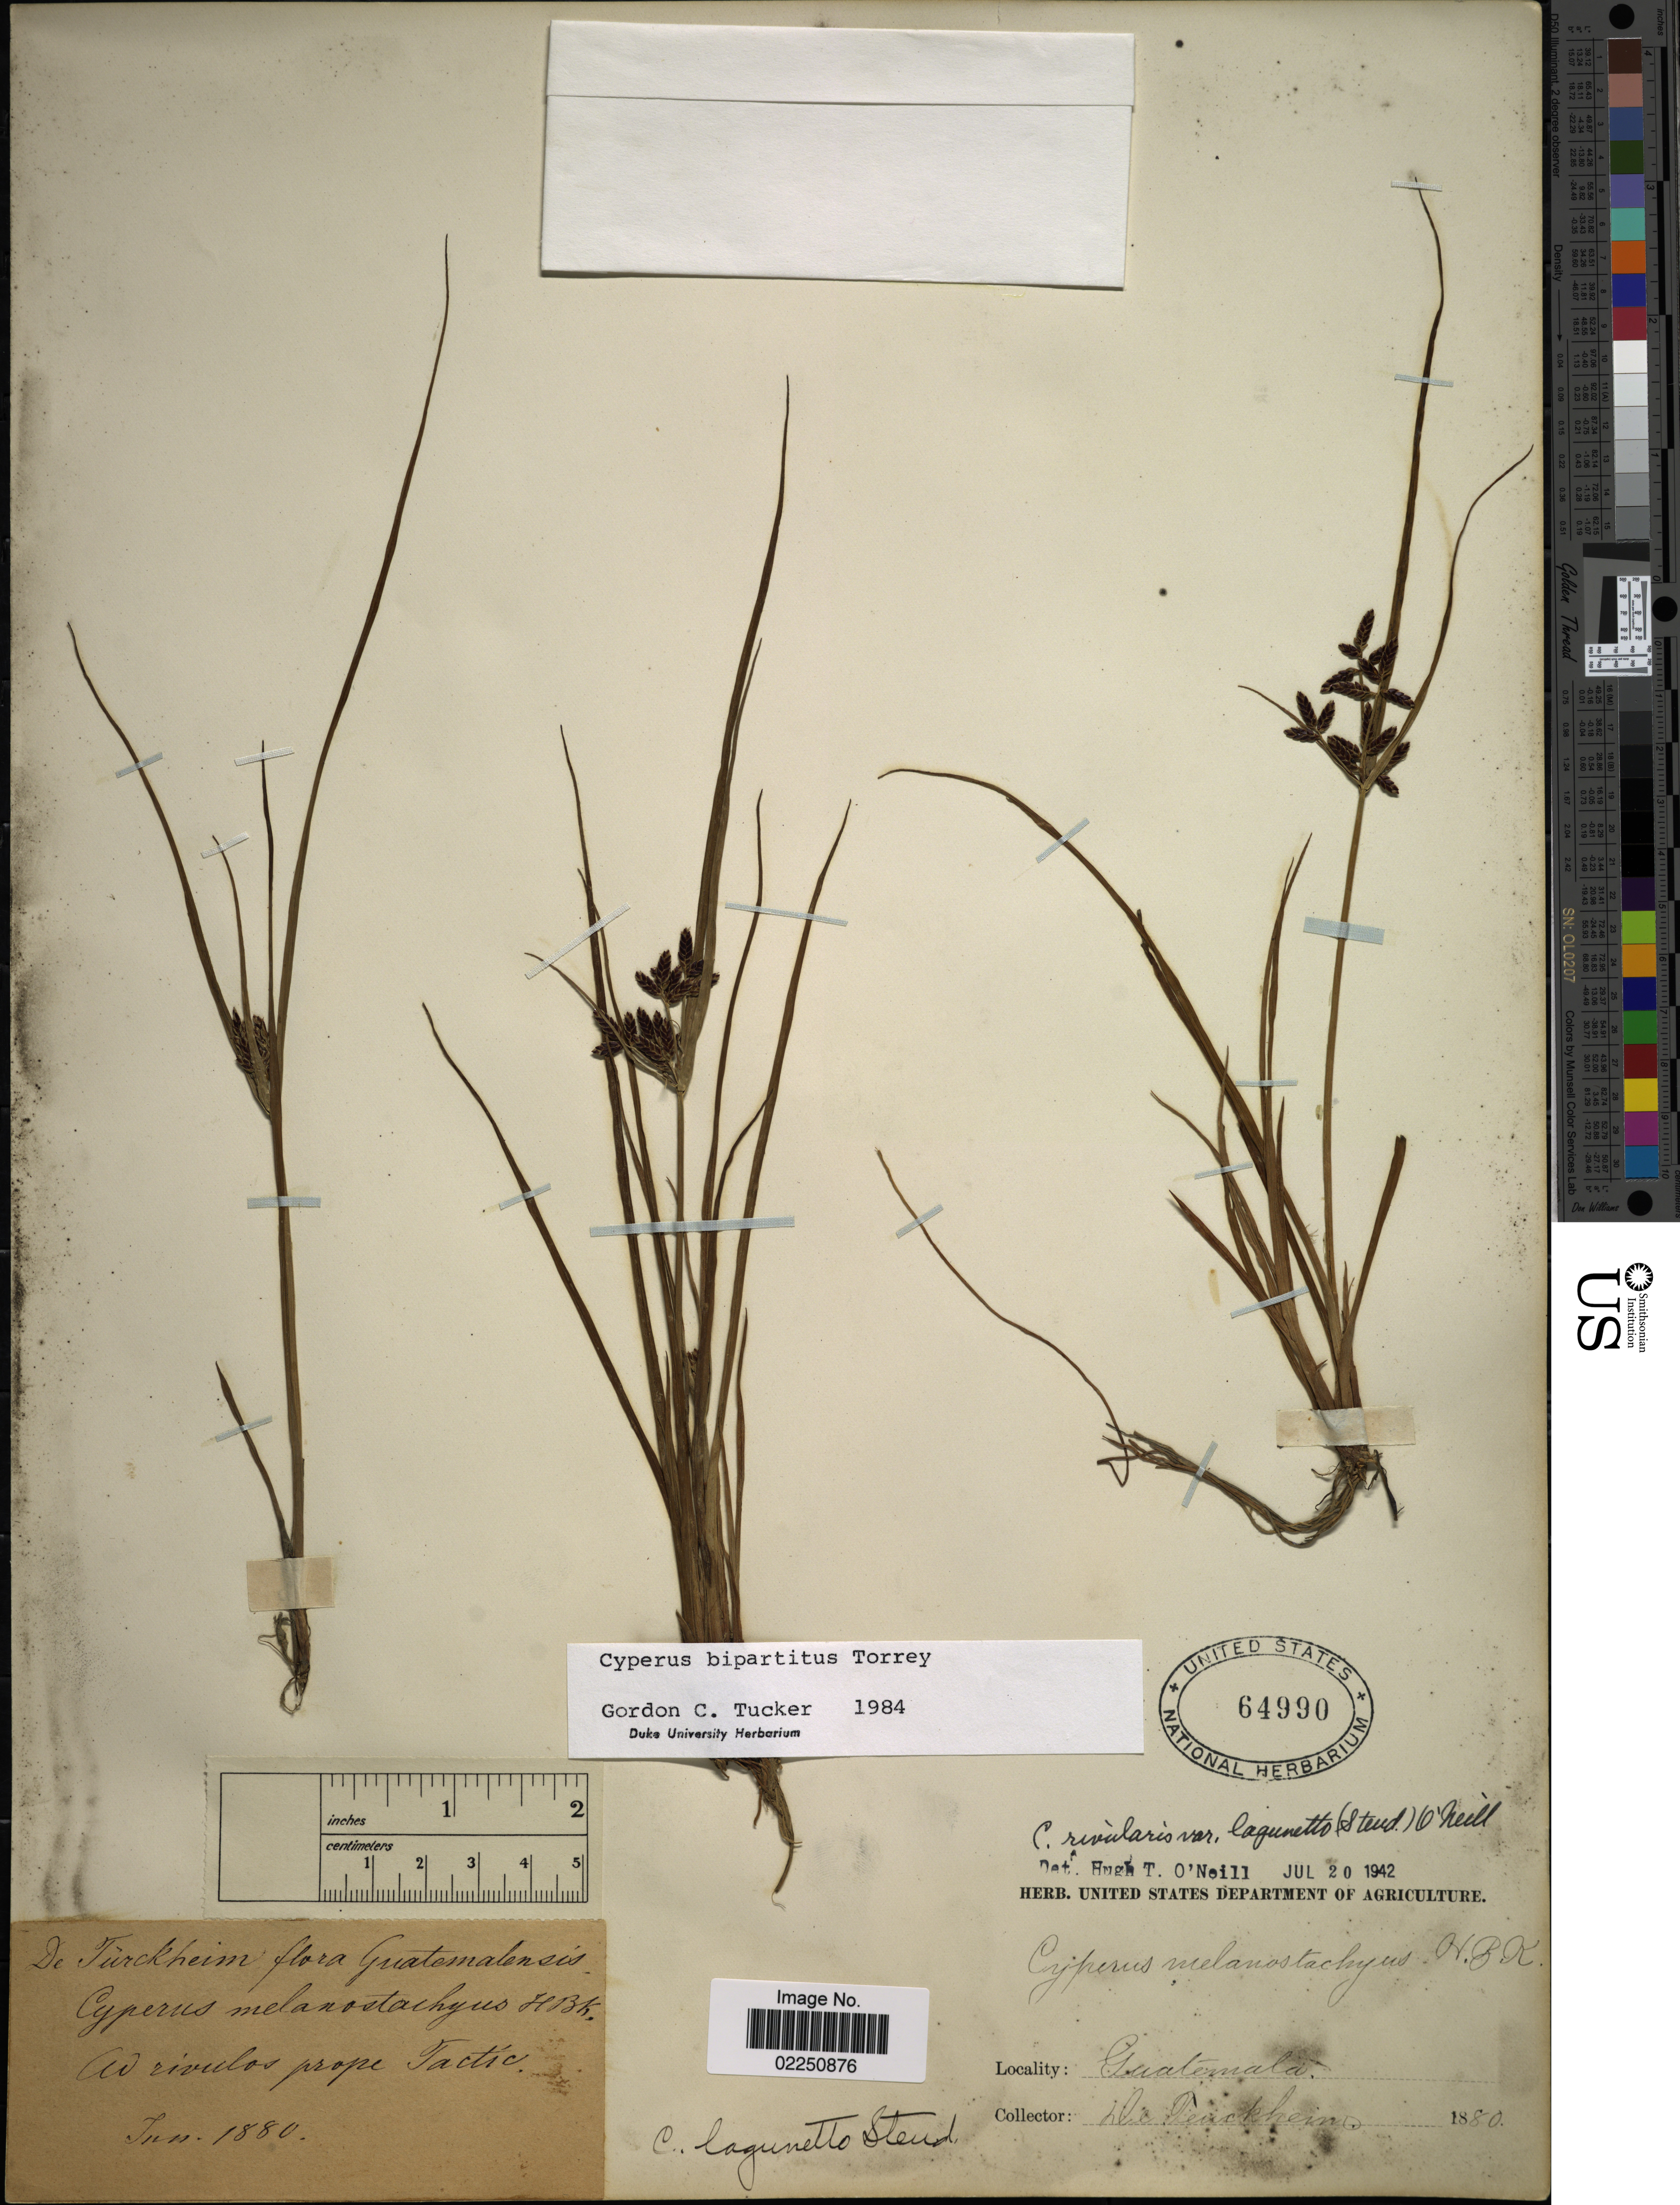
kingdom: Plantae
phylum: Tracheophyta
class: Liliopsida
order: Poales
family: Cyperaceae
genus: Cyperus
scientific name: Cyperus bipartitus Torr.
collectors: -. De Türckheim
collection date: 1880-06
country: Guatemala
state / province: Alta Verapaz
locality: Ad rivulos prope Tactic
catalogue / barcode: US 64990